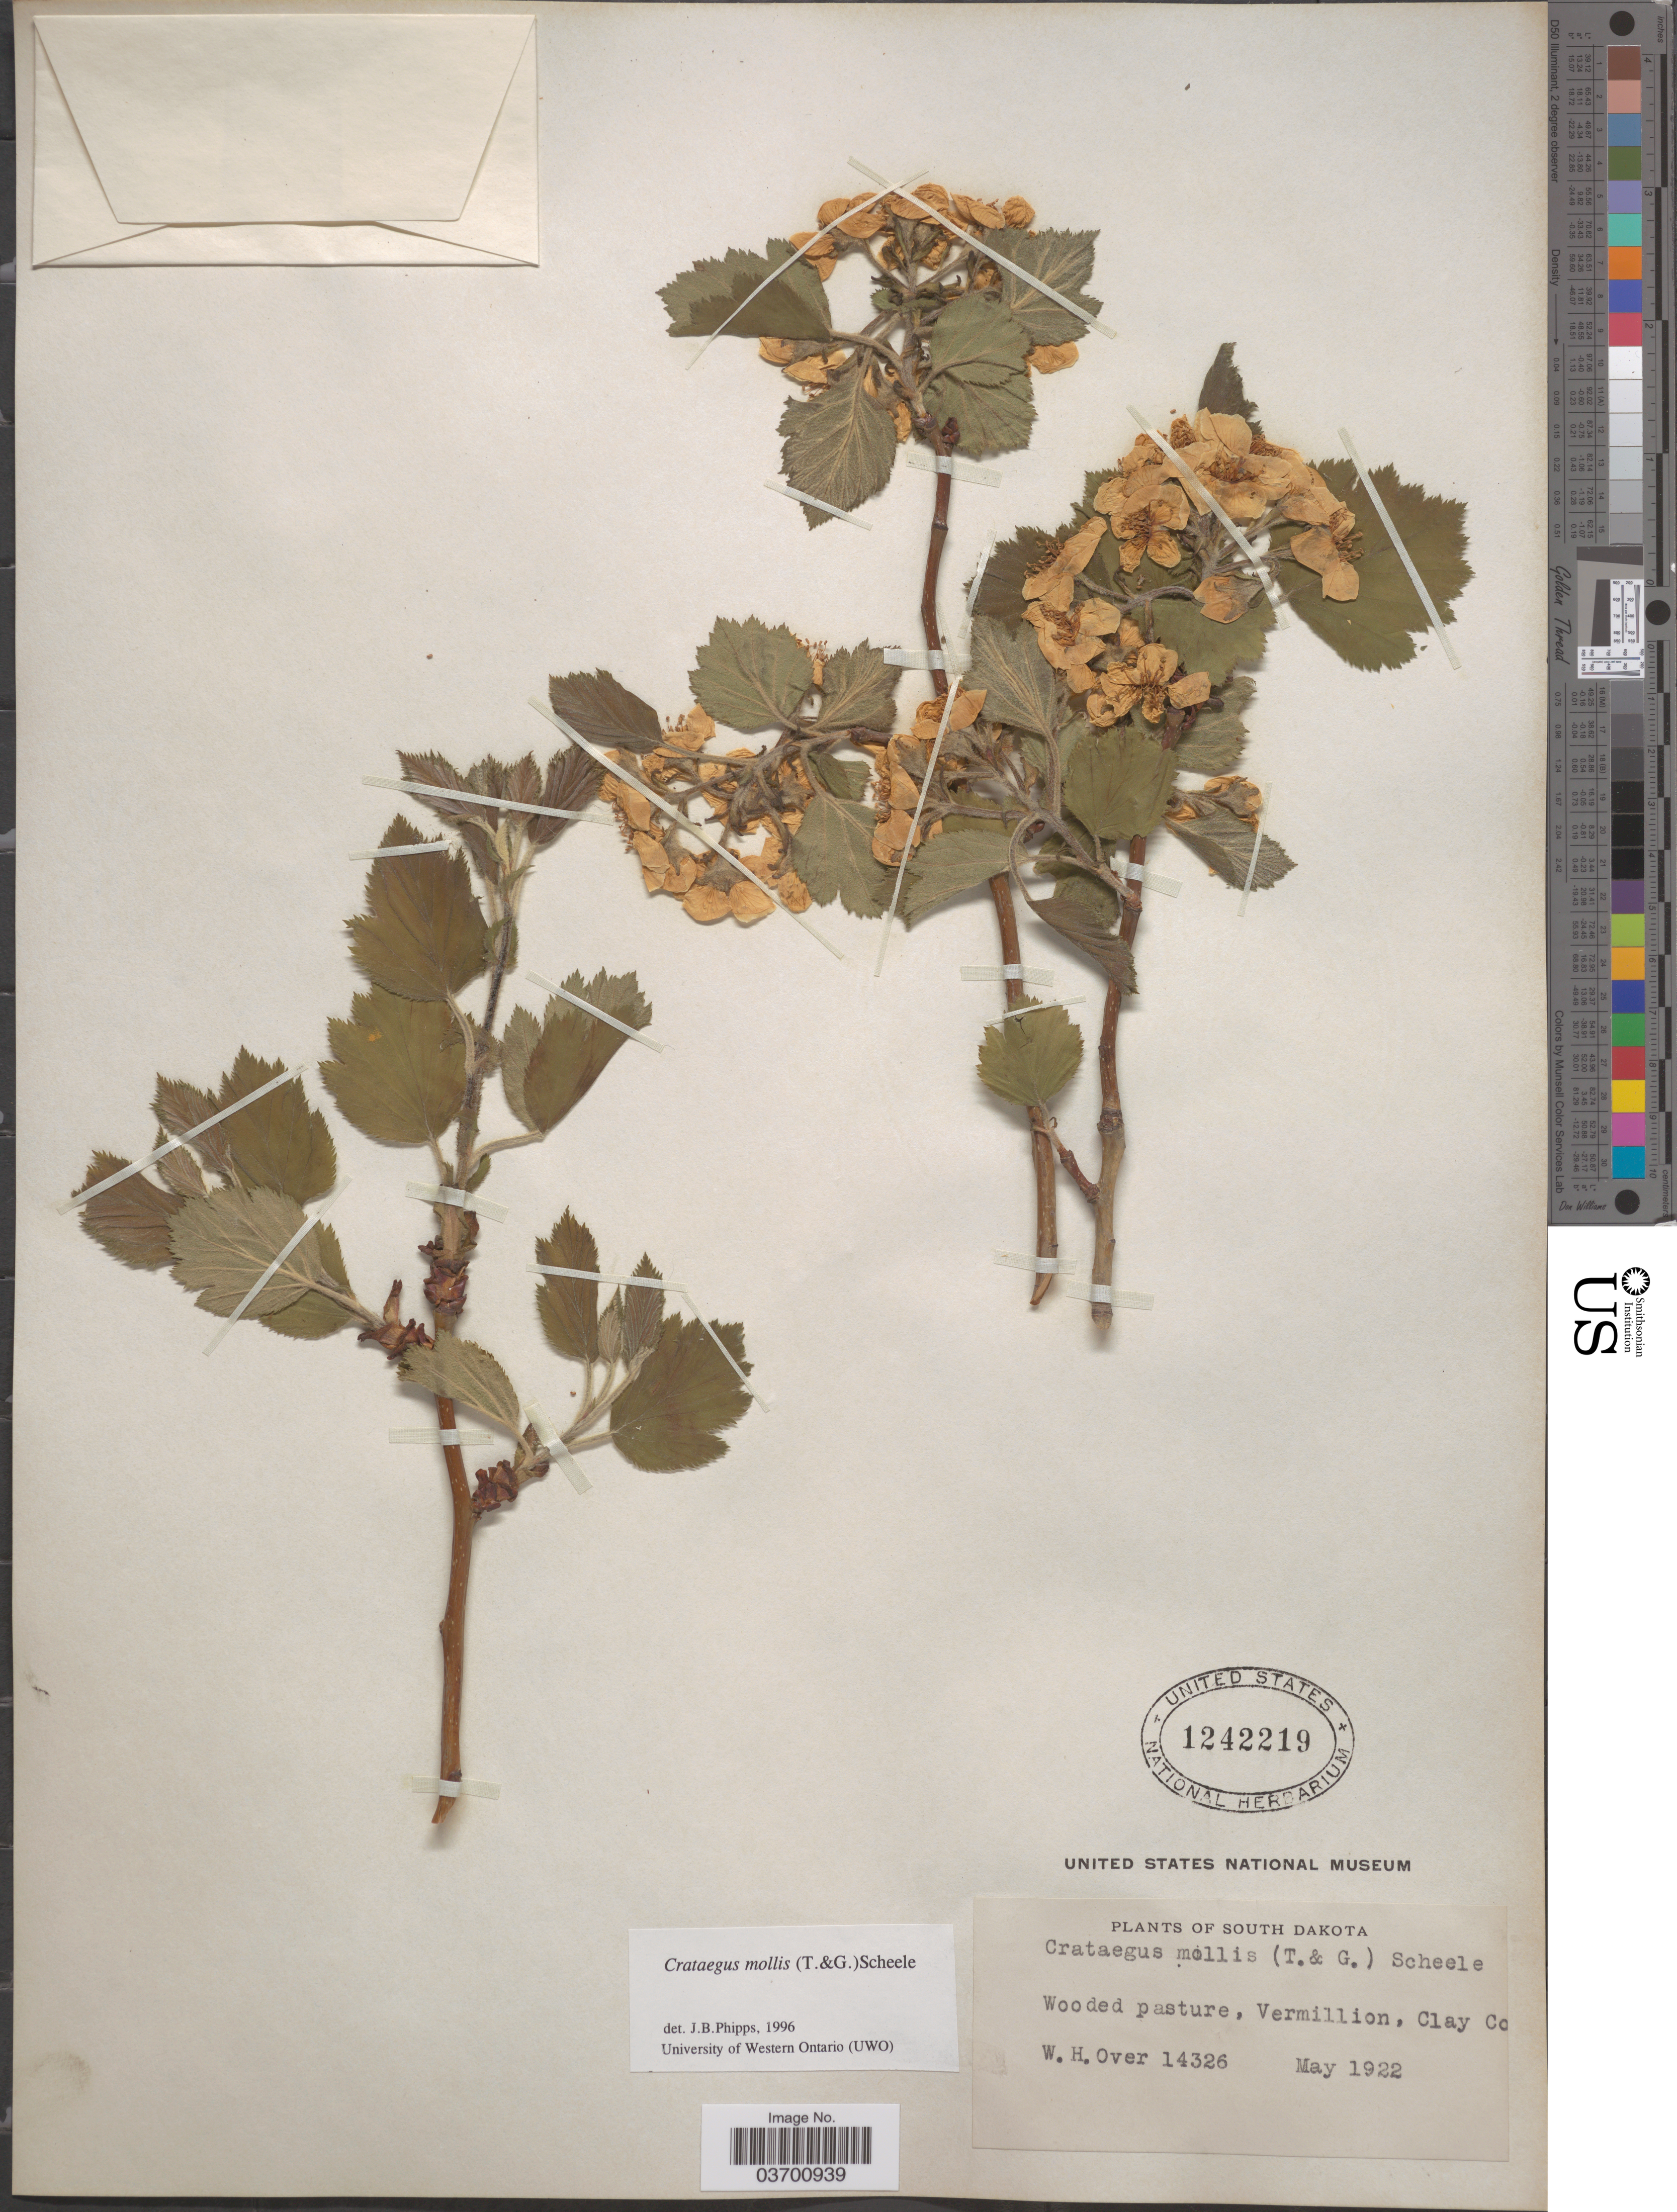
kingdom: Plantae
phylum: Tracheophyta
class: Magnoliopsida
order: Rosales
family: Rosaceae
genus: Crataegus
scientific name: Crataegus mollis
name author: (Torr. & A. Gray) Scheele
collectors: W. Over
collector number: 14326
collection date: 1922-05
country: United States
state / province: South Dakota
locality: Vermillion, Clay Co.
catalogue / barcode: US 1242219